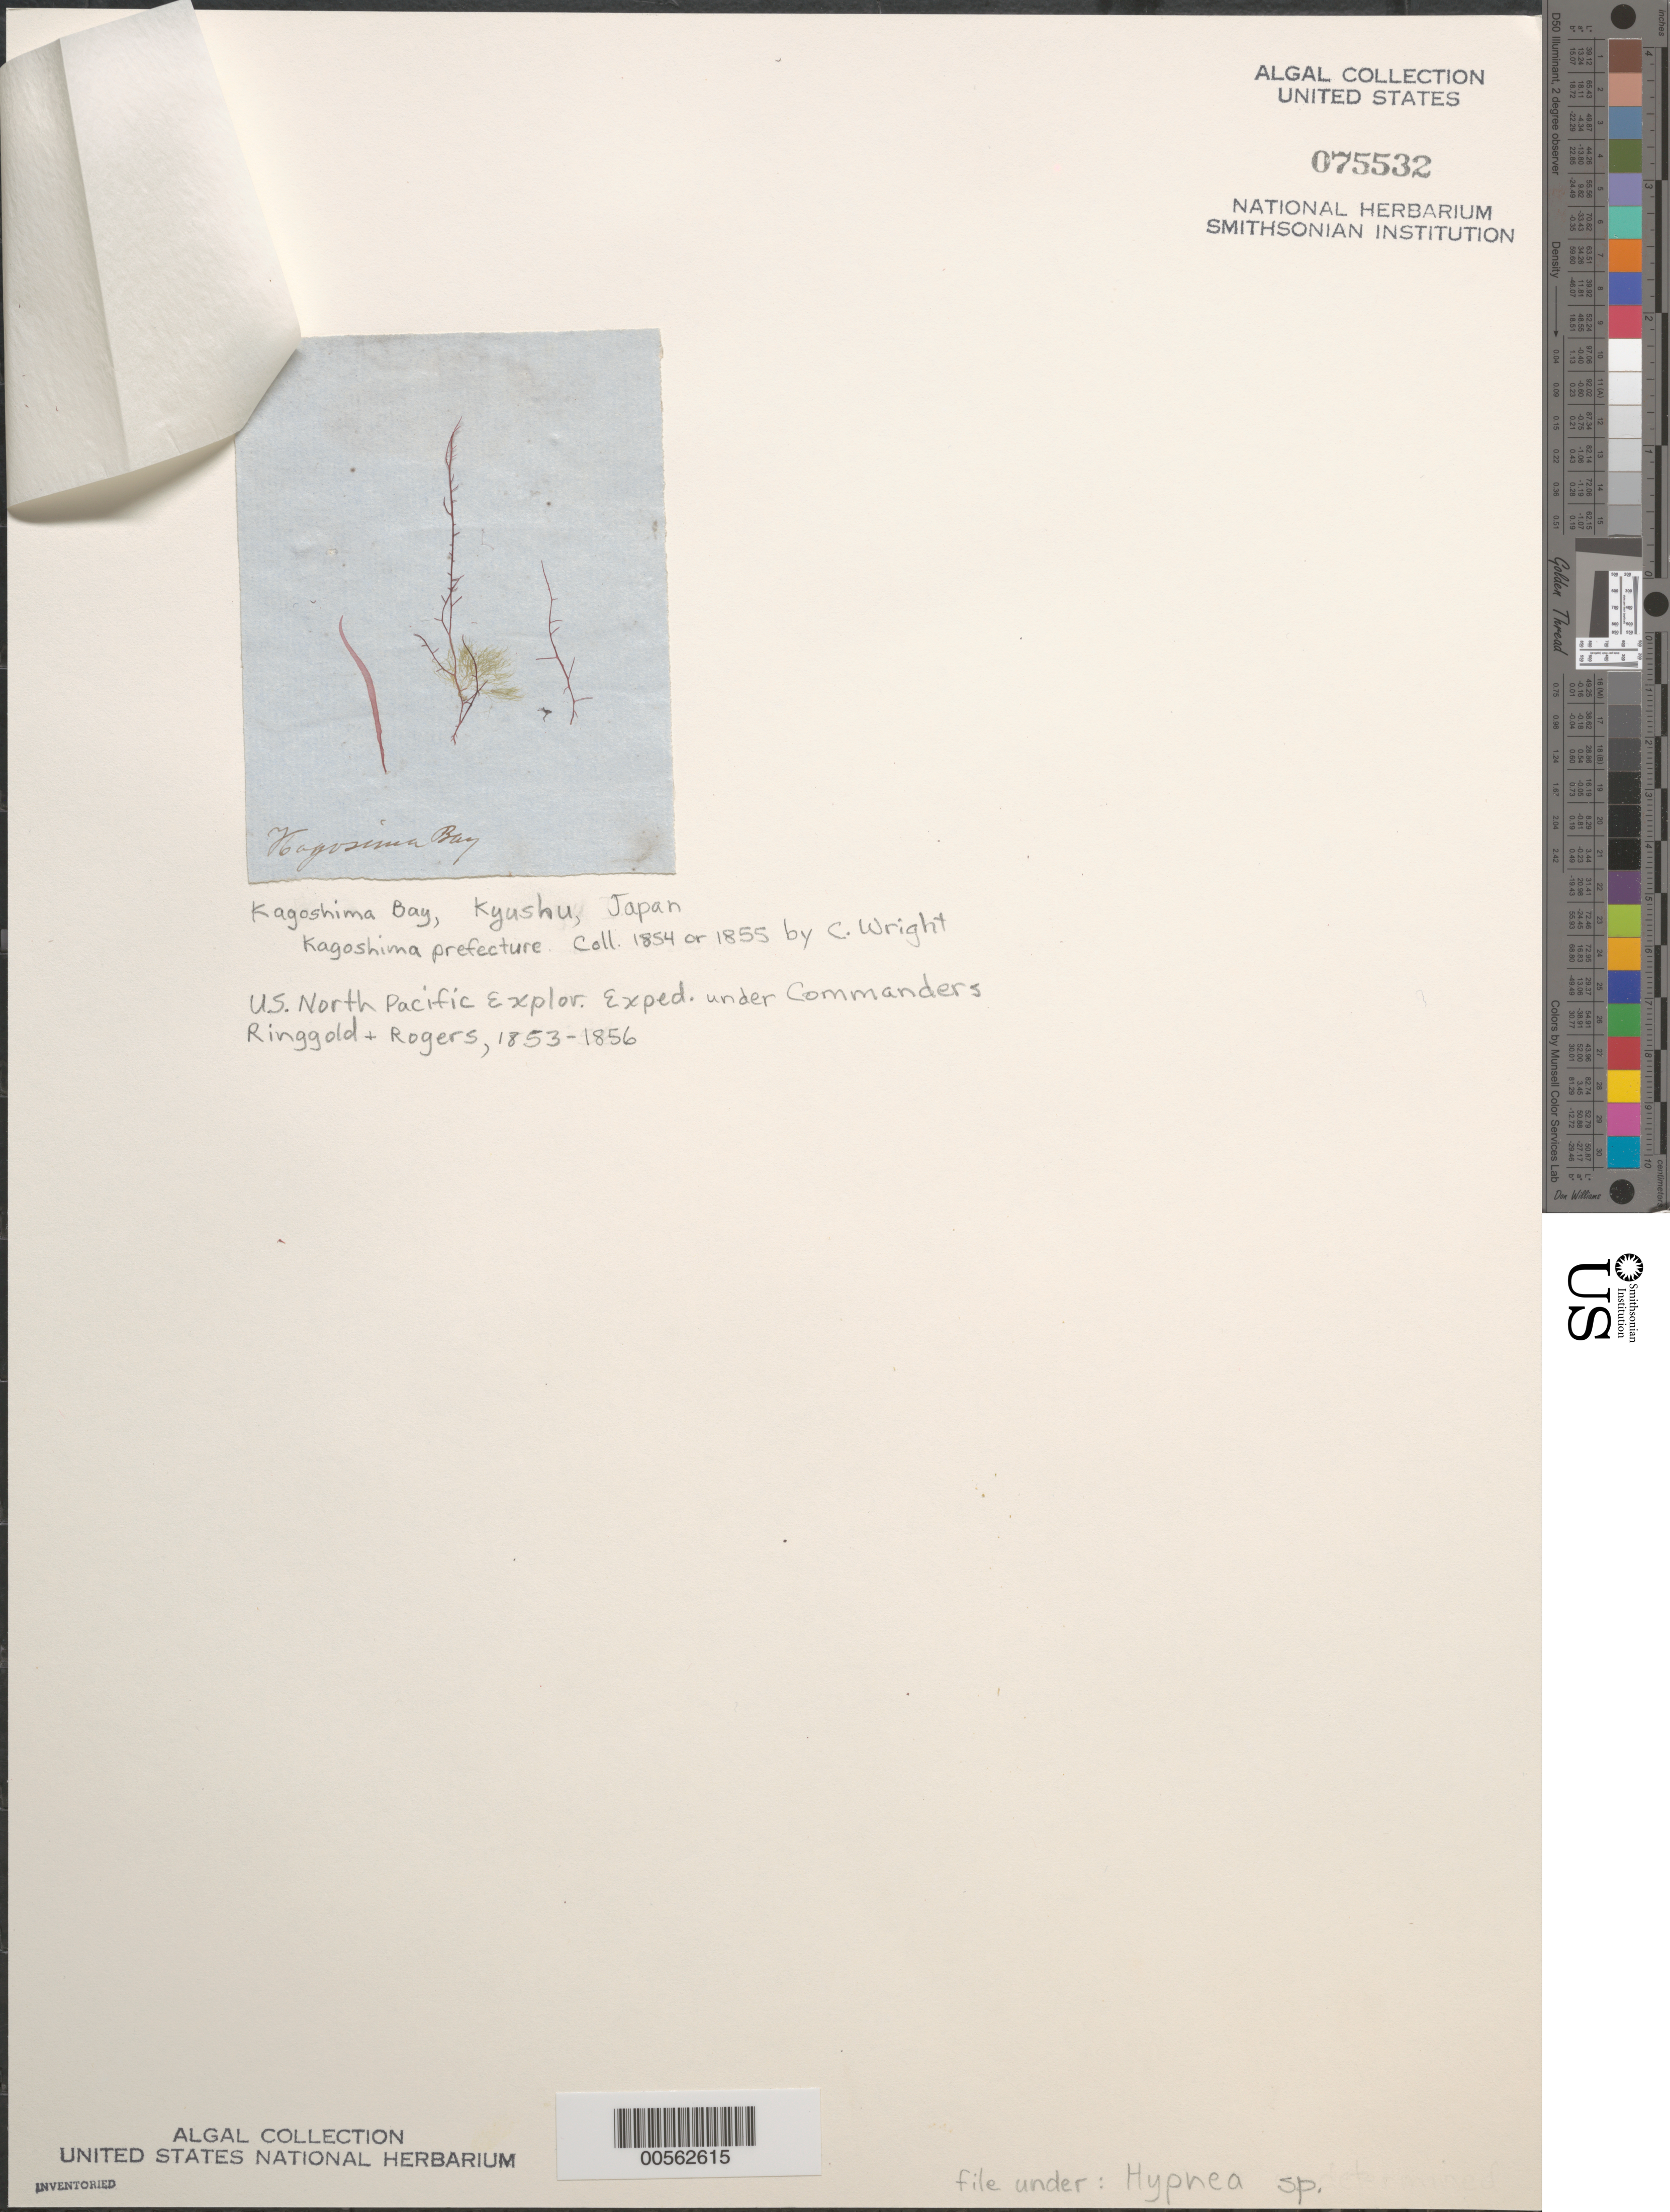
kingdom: Plantae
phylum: Rhodophyta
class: Florideophyceae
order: Gigartinales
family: Cystocloniaceae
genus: Hypnea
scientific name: Hypnea sp.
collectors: C. Wright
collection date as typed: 1854 OR -- --- 1855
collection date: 1854 or 1855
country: Japan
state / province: Kagosima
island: Kyushu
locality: Kagoshima Bay (Kagosima Bay)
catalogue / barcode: US 75532